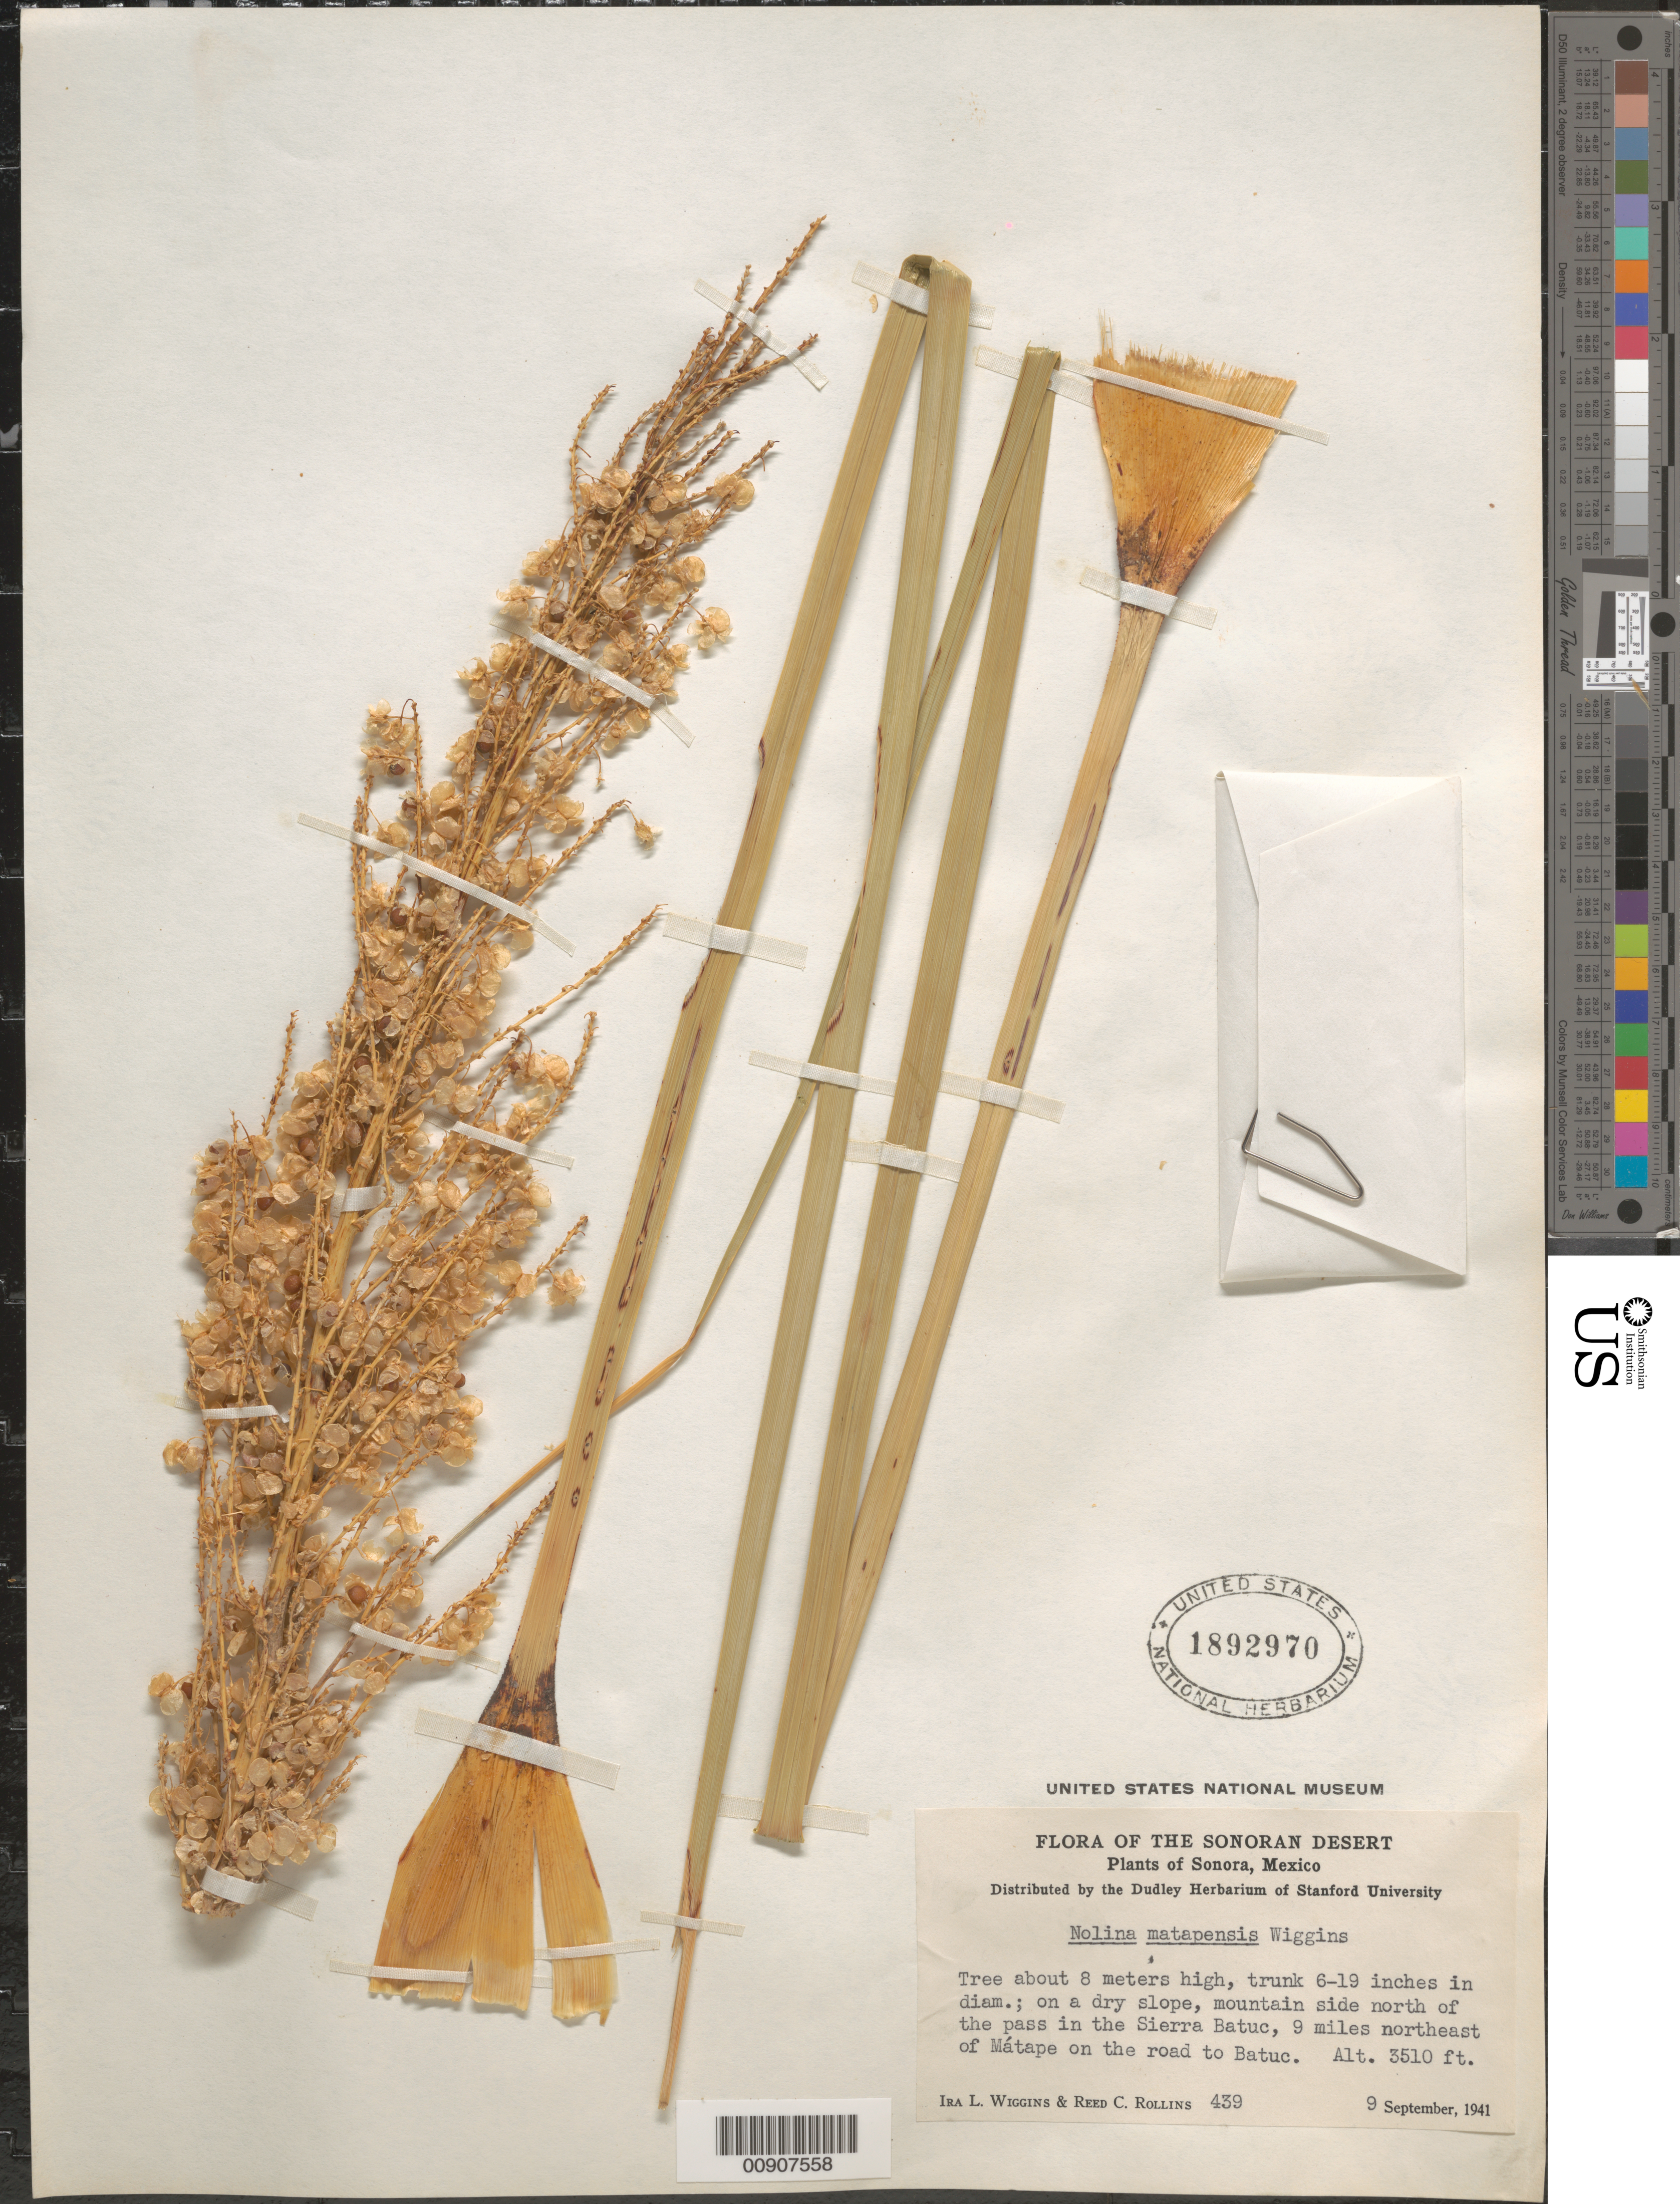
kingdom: Plantae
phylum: Tracheophyta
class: Liliopsida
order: Asparagales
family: Asparagaceae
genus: Nolina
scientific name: Nolina matapensis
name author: Wiggins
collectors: I. L. Wiggins & R. C. Rollins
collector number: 439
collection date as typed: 09 Sep 1941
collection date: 1941-09-09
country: Mexico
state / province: Sonora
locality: Sonora: Mountain side north of the pass in the Sierra Batuc, 9 miles northeast of Mátape on road to Batuc.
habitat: On dry slope, mountain side.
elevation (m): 1070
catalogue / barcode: US 1892970